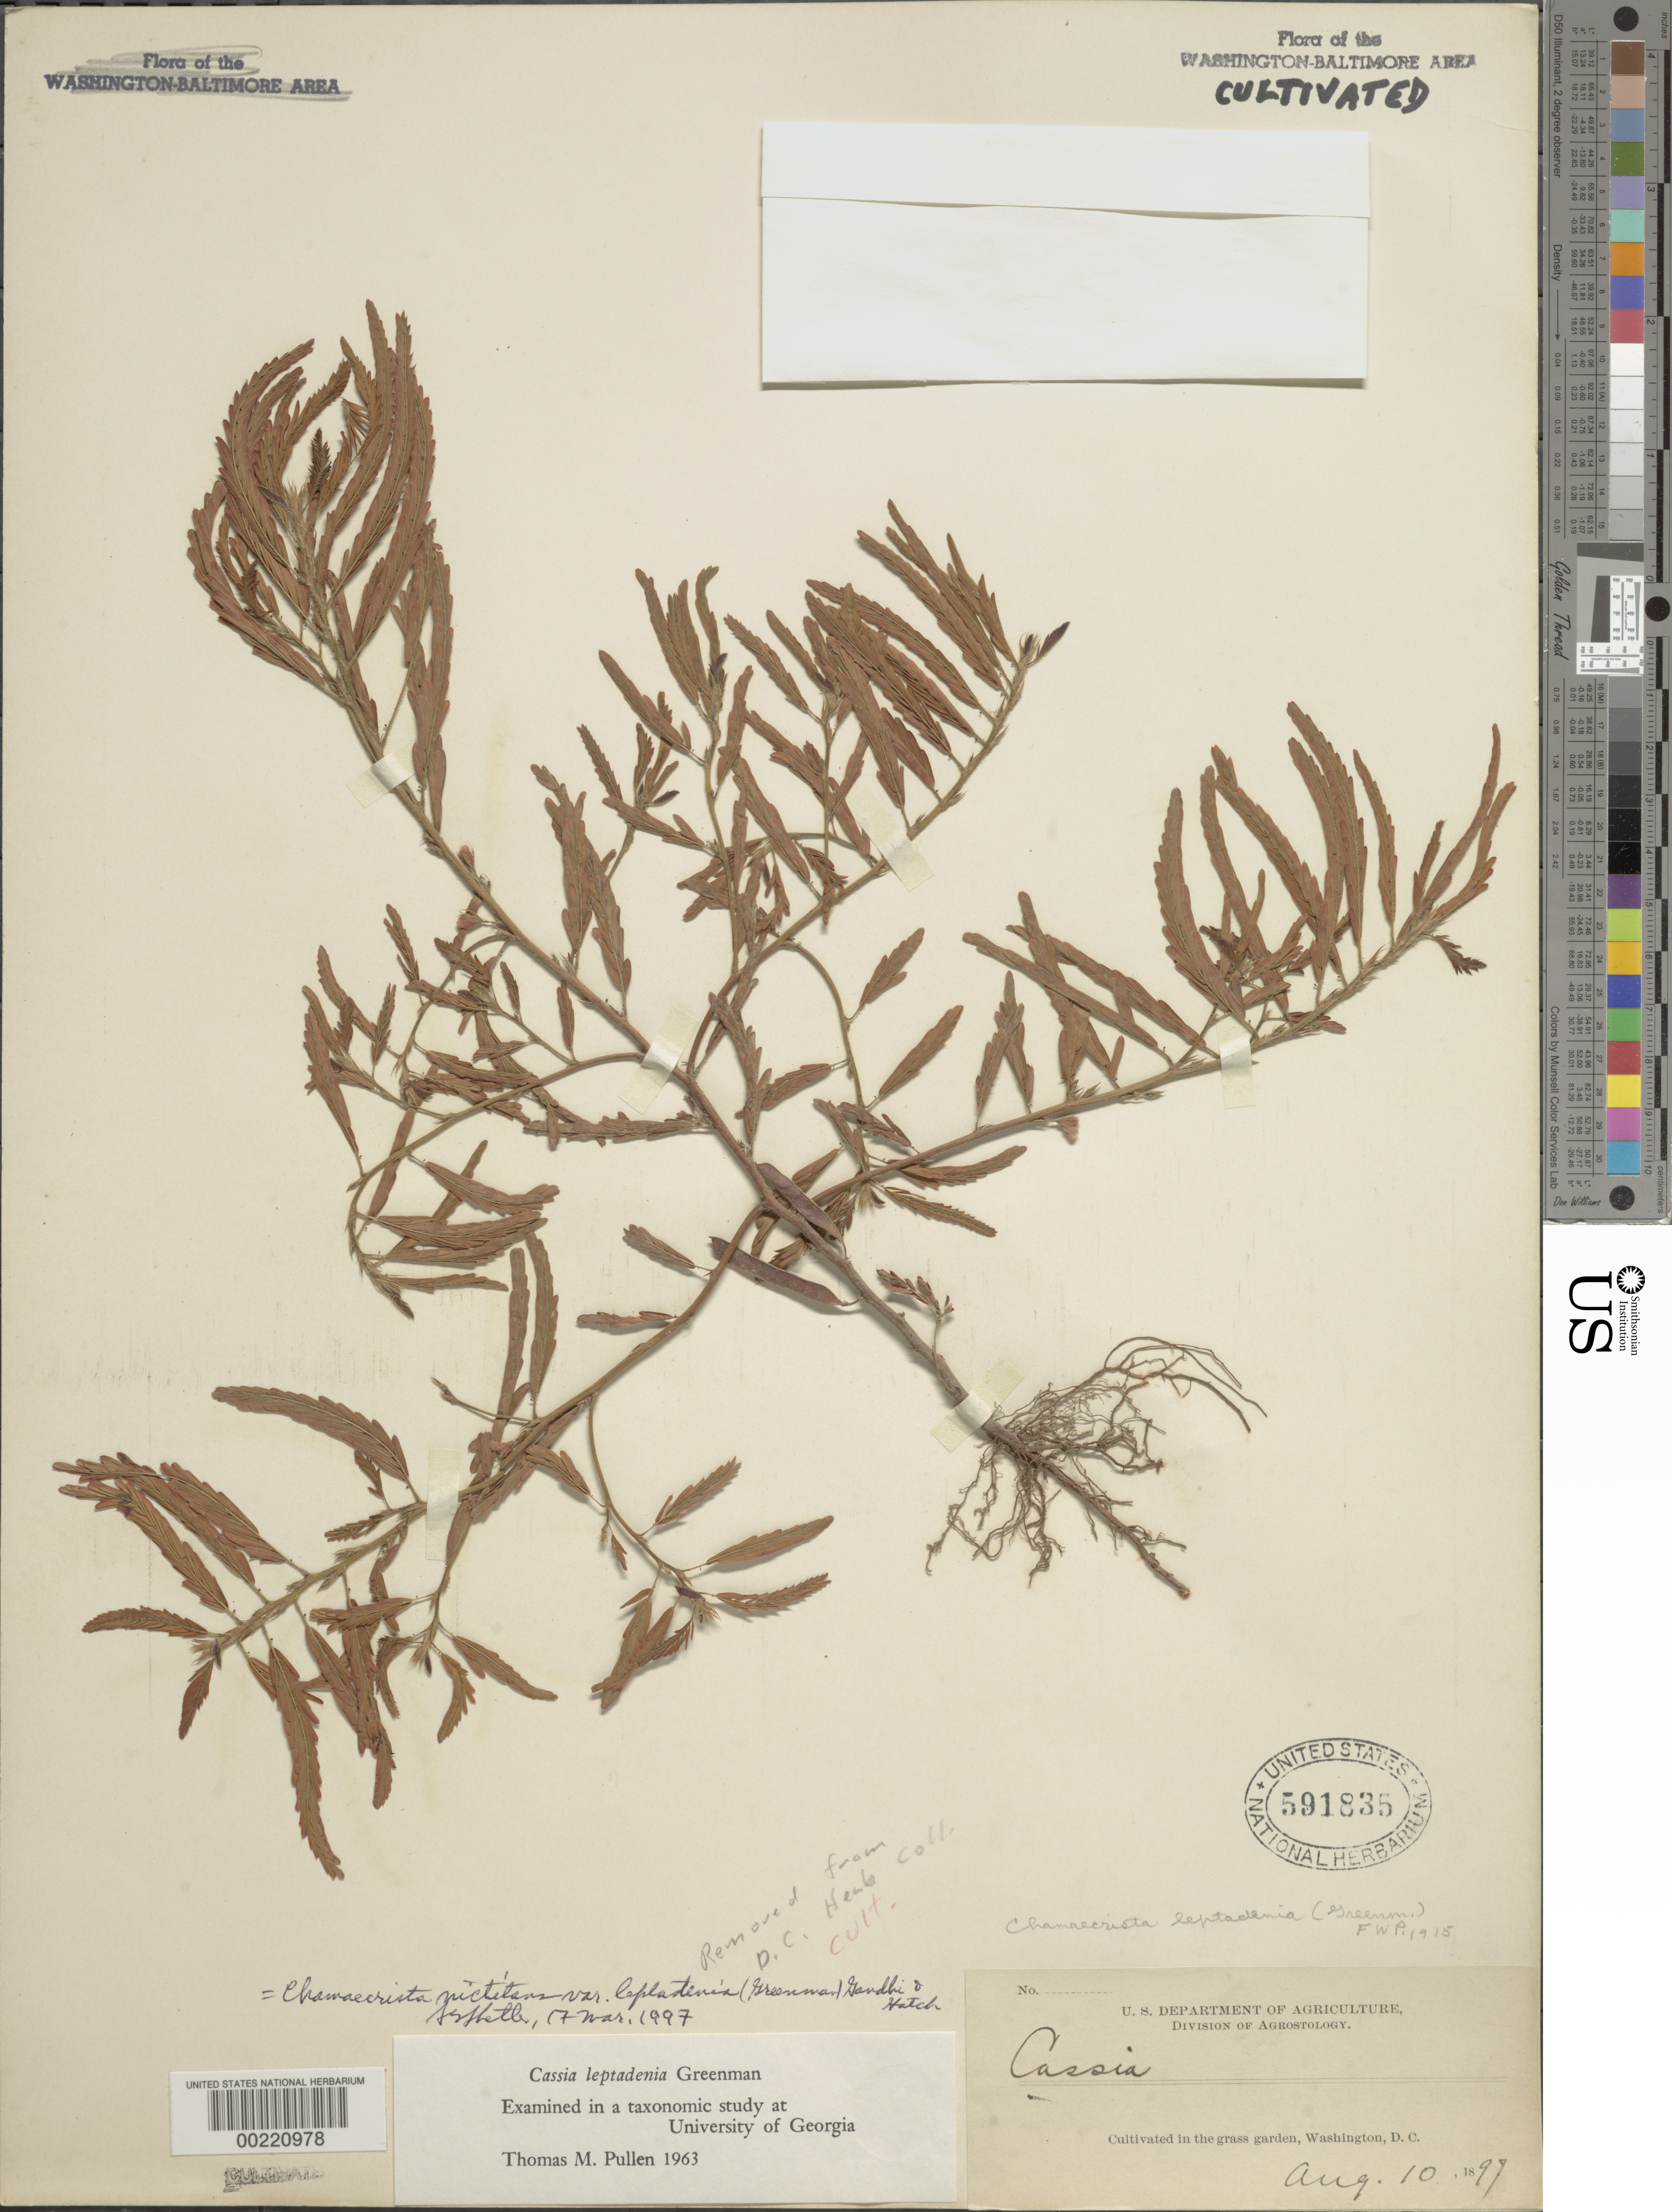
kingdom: Plantae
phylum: Tracheophyta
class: Magnoliopsida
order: Fabales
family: Fabaceae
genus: Chamaecrista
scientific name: Chamaecrista leptadenia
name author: Cockerell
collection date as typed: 10 Aug 1897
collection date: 1897-08-10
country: United States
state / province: District of Columbia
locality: Grass Garden, Washington DC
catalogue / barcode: US 591835